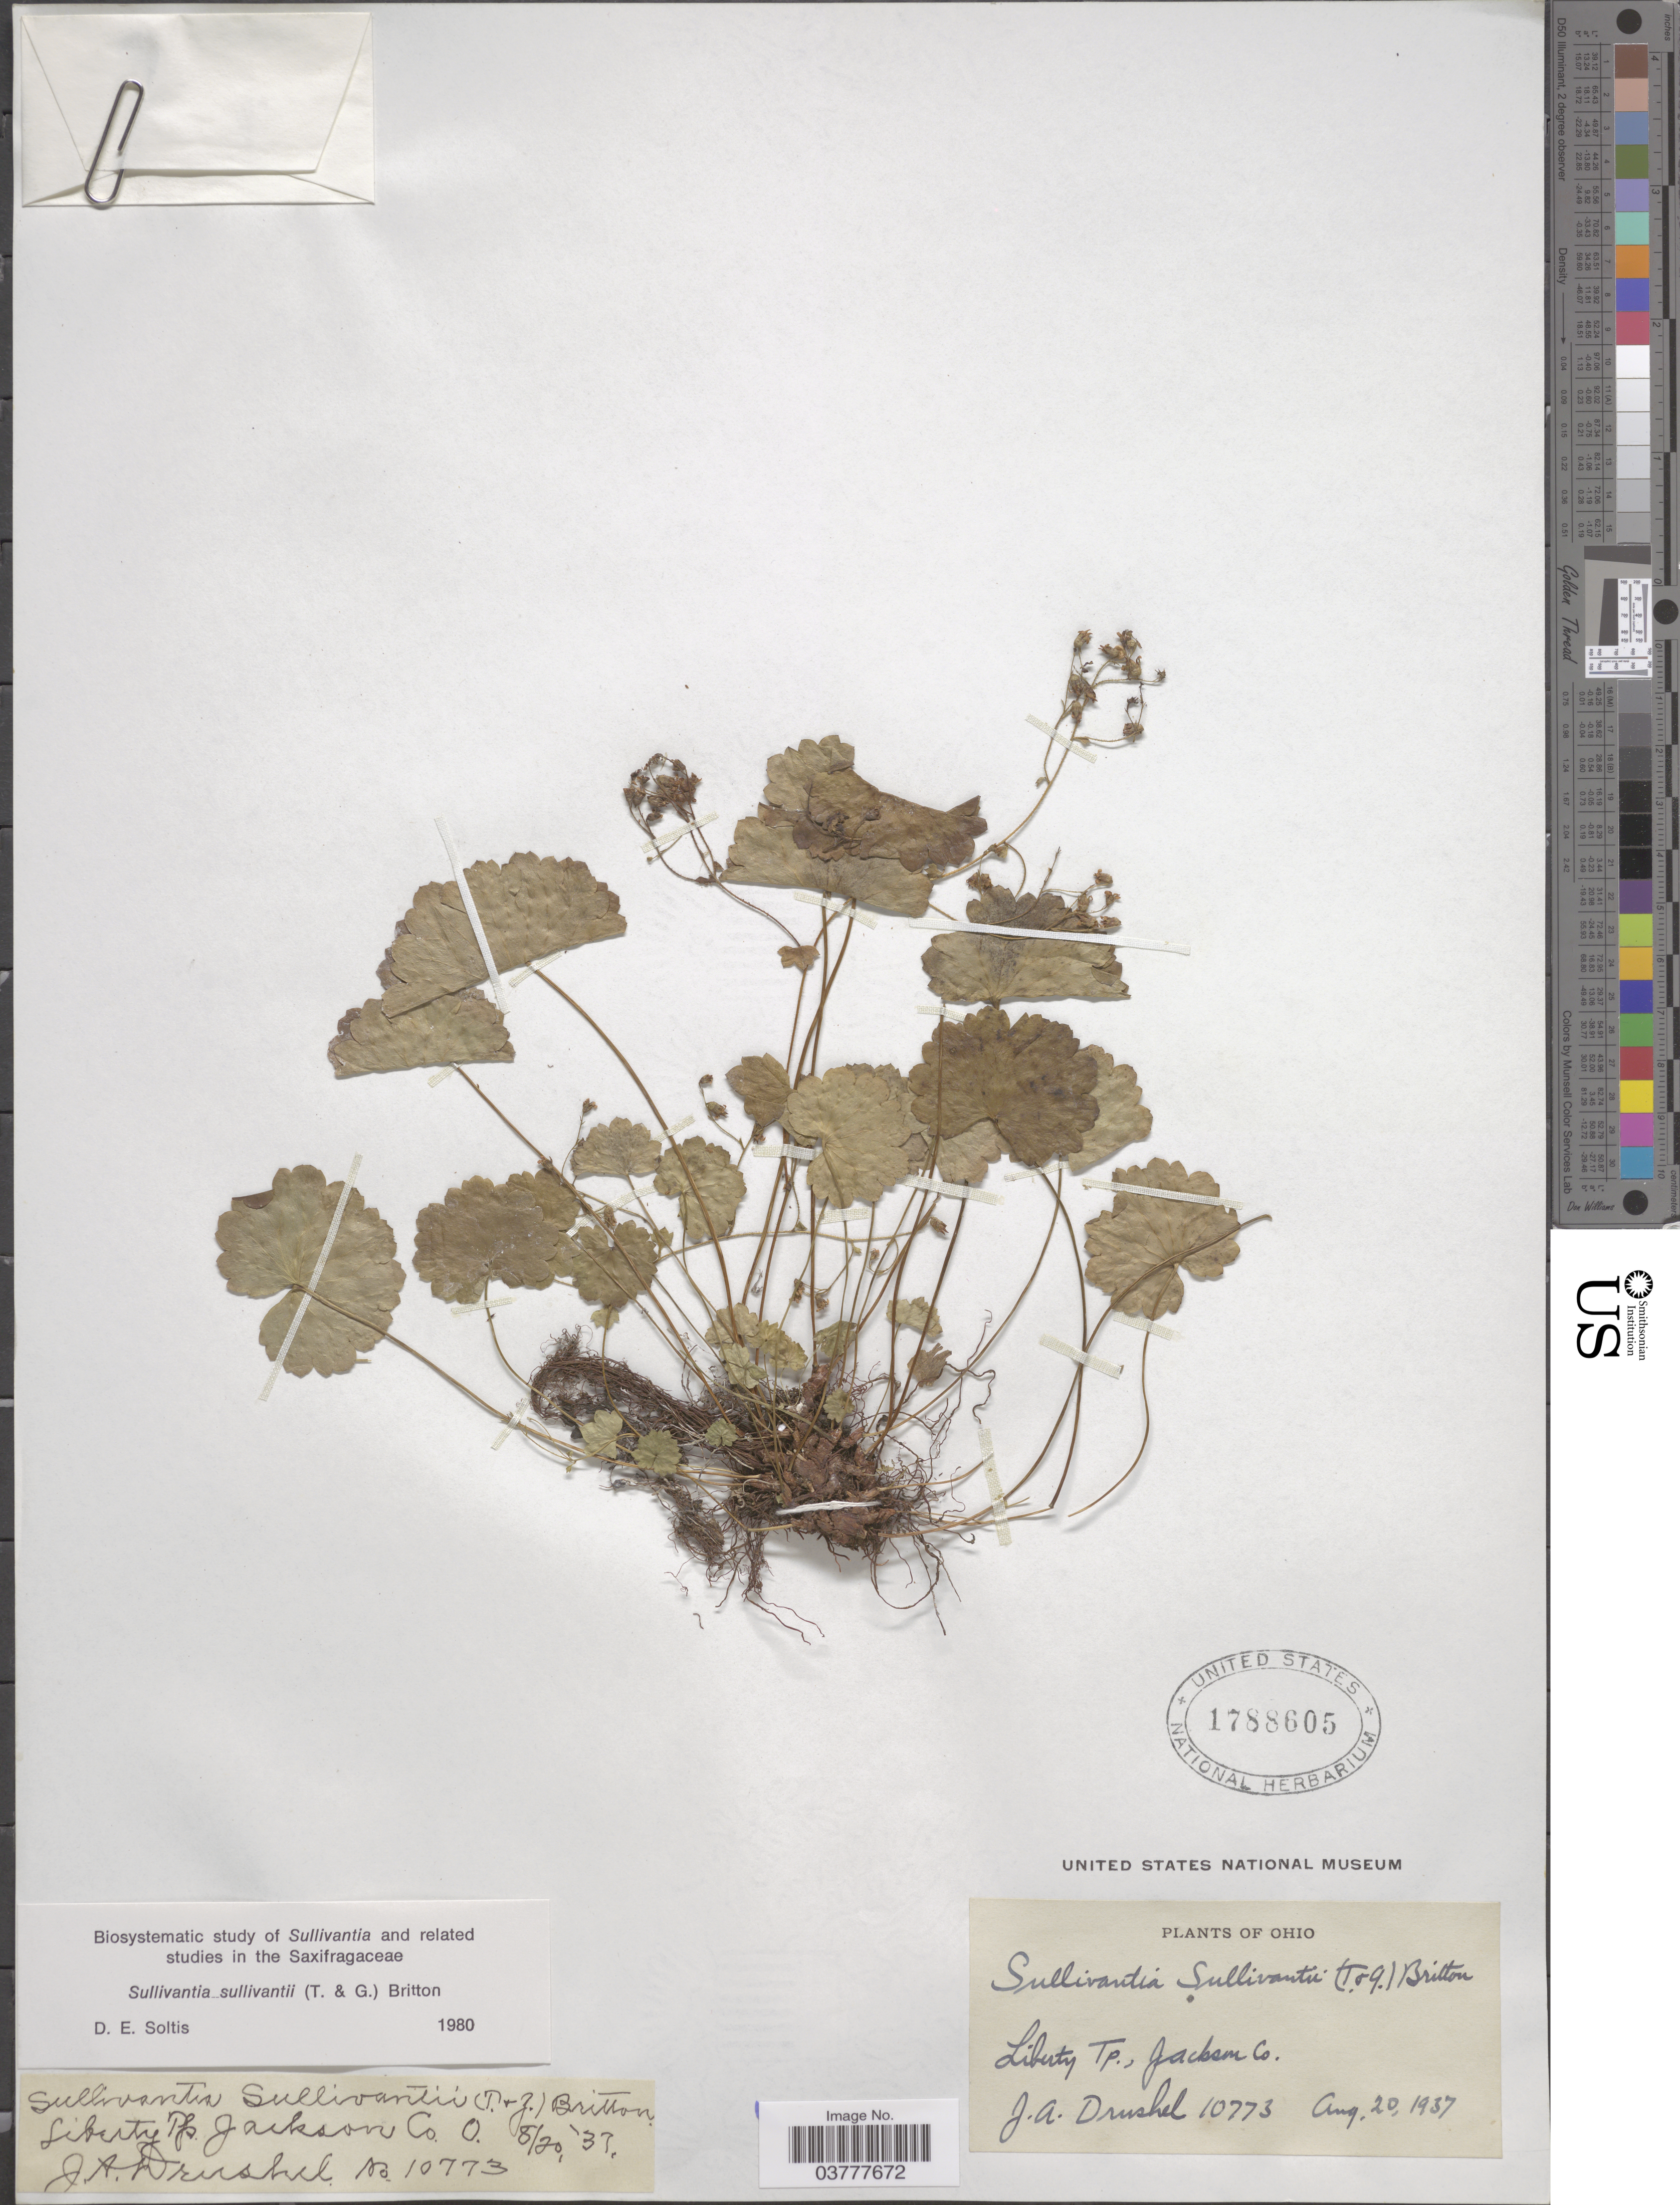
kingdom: Plantae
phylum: Tracheophyta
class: Magnoliopsida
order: Saxifragales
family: Saxifragaceae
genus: Sullivantia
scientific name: Sullivantia sullivantii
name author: (Torr. & A. Gray) Britton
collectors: J. A. Drushel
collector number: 10773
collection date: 1937-08-20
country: United States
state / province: Ohio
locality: Liberty Tp, Jackson Co.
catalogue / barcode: US 1788605